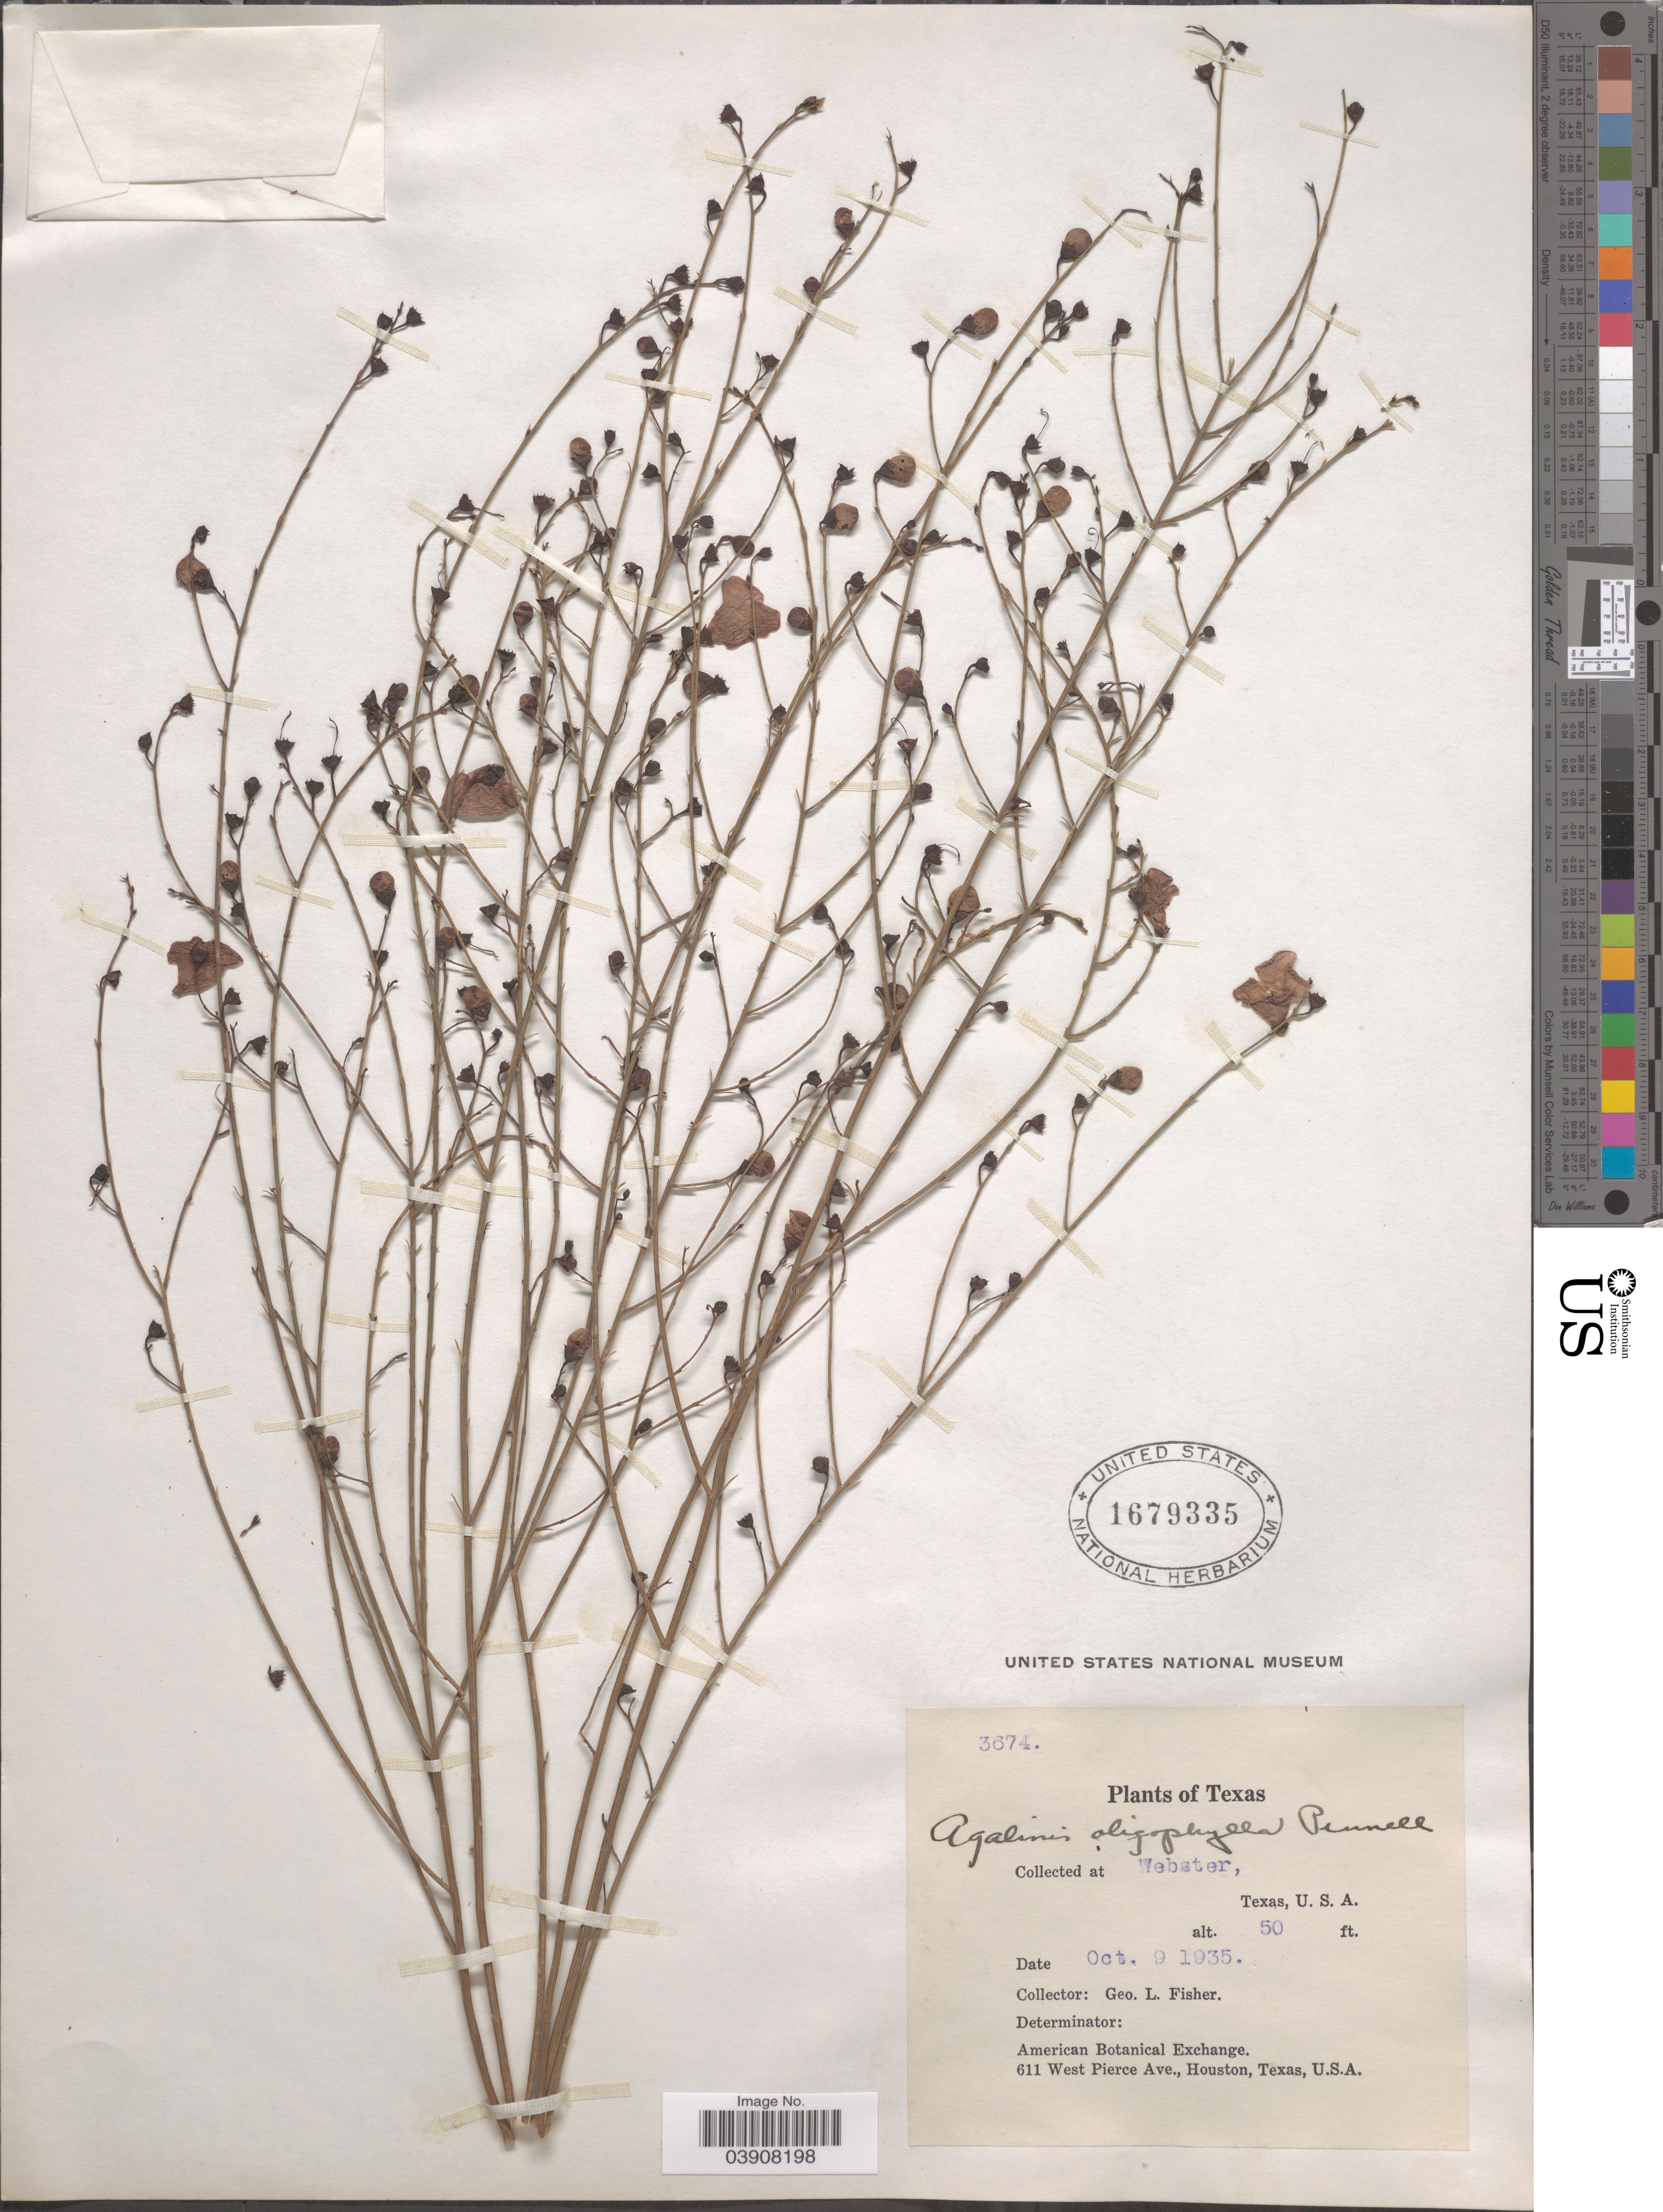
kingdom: Plantae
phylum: Tracheophyta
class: Magnoliopsida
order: Lamiales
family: Orobanchaceae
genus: Agalinis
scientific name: Agalinis oligophylla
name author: Pennell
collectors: G. L. Fisher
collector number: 3674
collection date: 1935-10-09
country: United States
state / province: Texas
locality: At Webster.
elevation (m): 15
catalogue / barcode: US 1679335